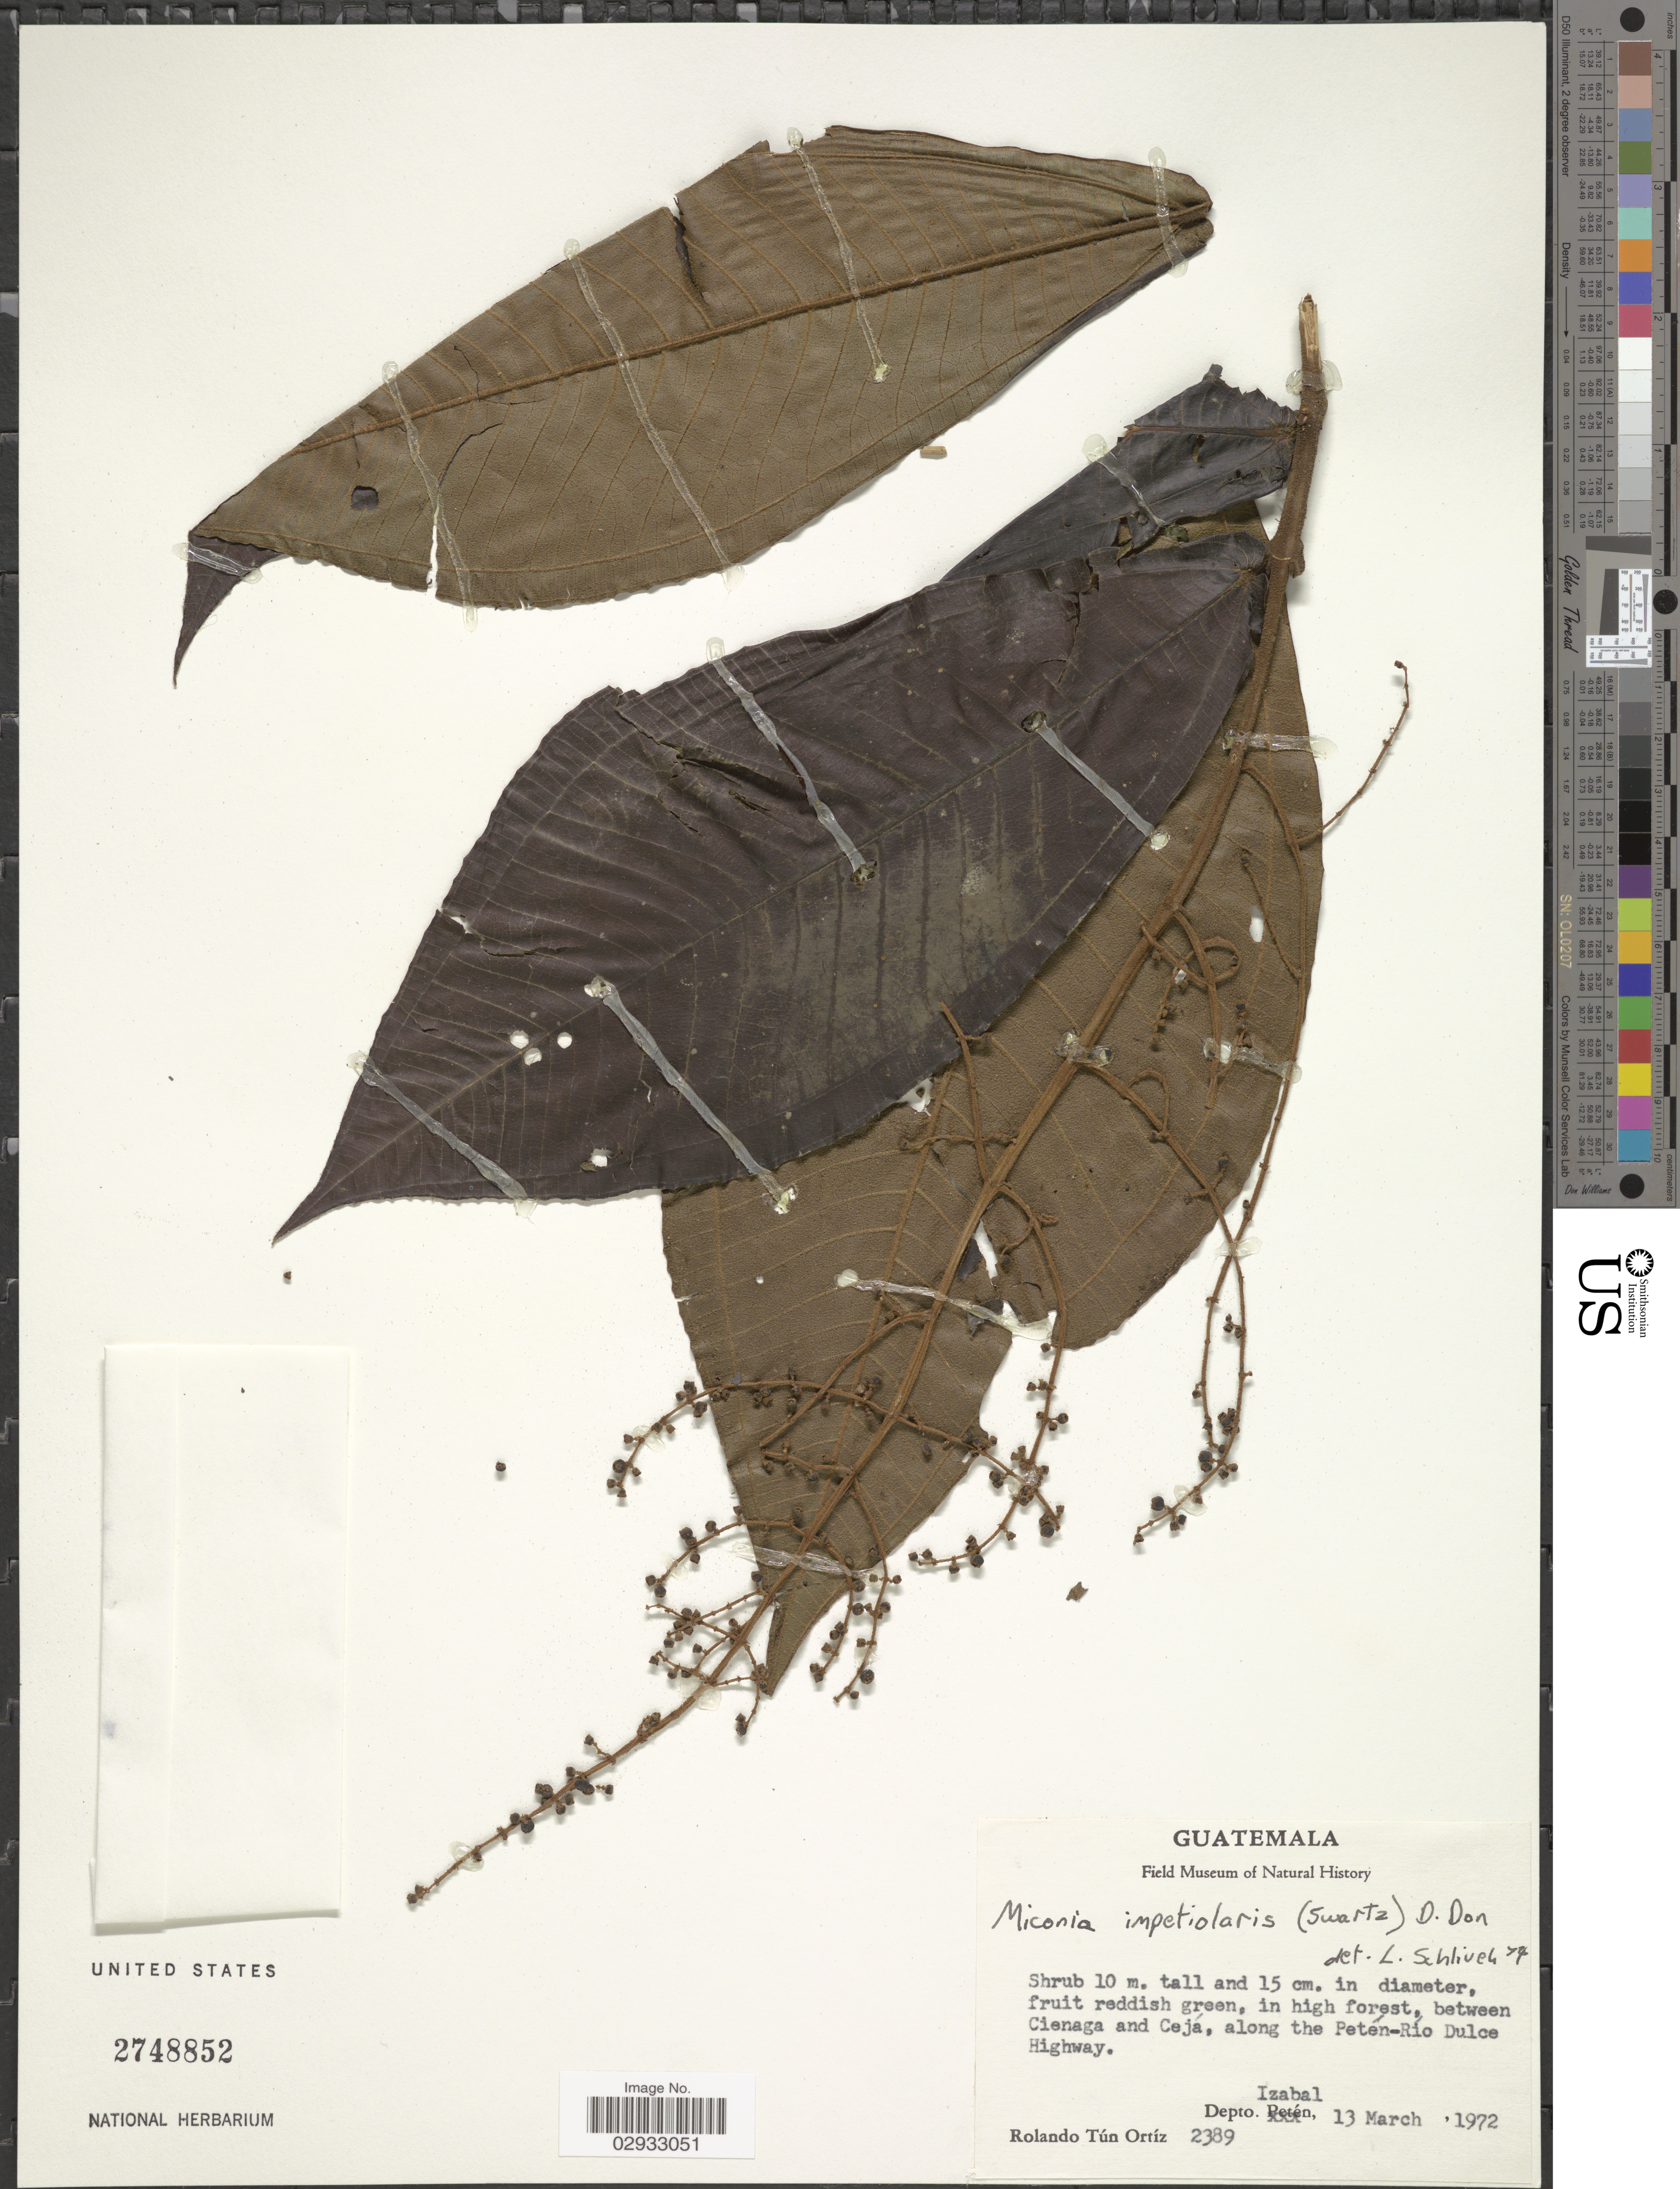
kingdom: Plantae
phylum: Tracheophyta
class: Magnoliopsida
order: Myrtales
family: Melastomataceae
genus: Miconia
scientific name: Miconia impetiolaris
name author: (Sw.) D. Don ex DC.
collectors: R. T. Ortíz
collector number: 2389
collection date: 1972-03-13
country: Guatemala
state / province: Izabal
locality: In high forest, between Cienaga and Cejá, along the Petén-Río Dulce Highway. Depto. Izabal.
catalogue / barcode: US 2748852